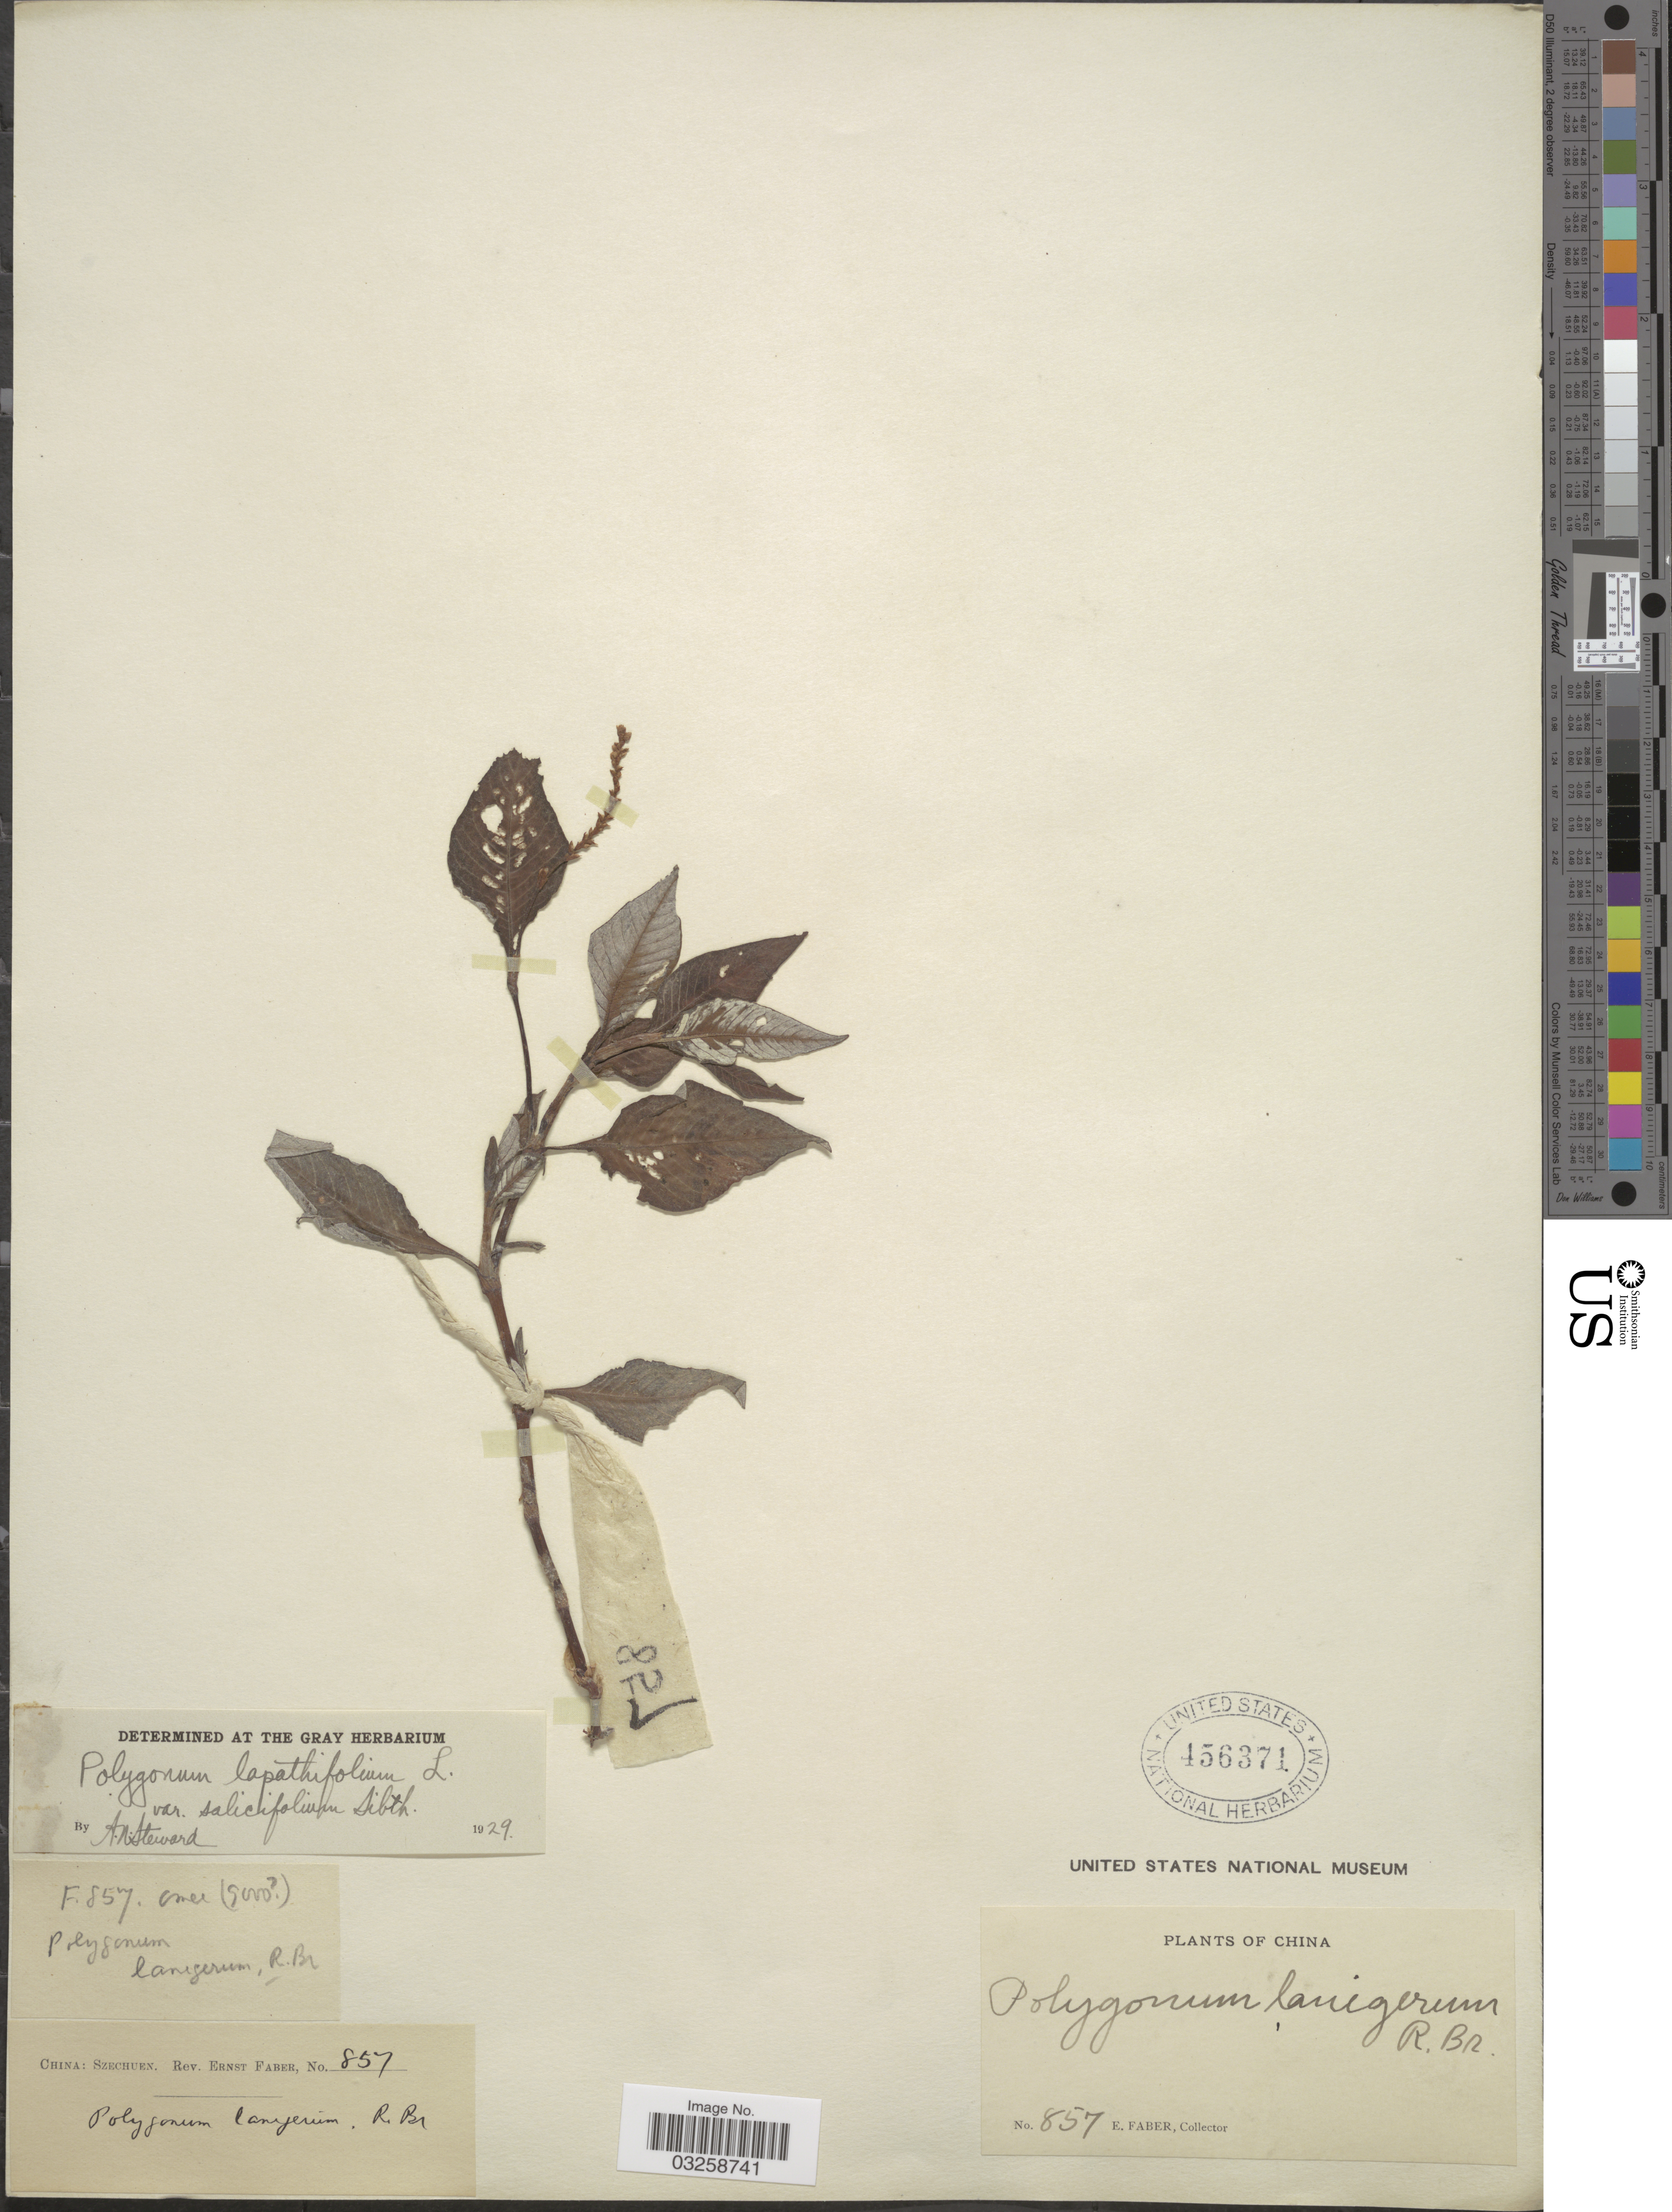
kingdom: Plantae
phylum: Tracheophyta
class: Magnoliopsida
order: Caryophyllales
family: Polygonaceae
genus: Polygonum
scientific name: Polygonum lapathifolium var. salicifolium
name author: Sibth.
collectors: E. Faber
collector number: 857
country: China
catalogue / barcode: US 456371